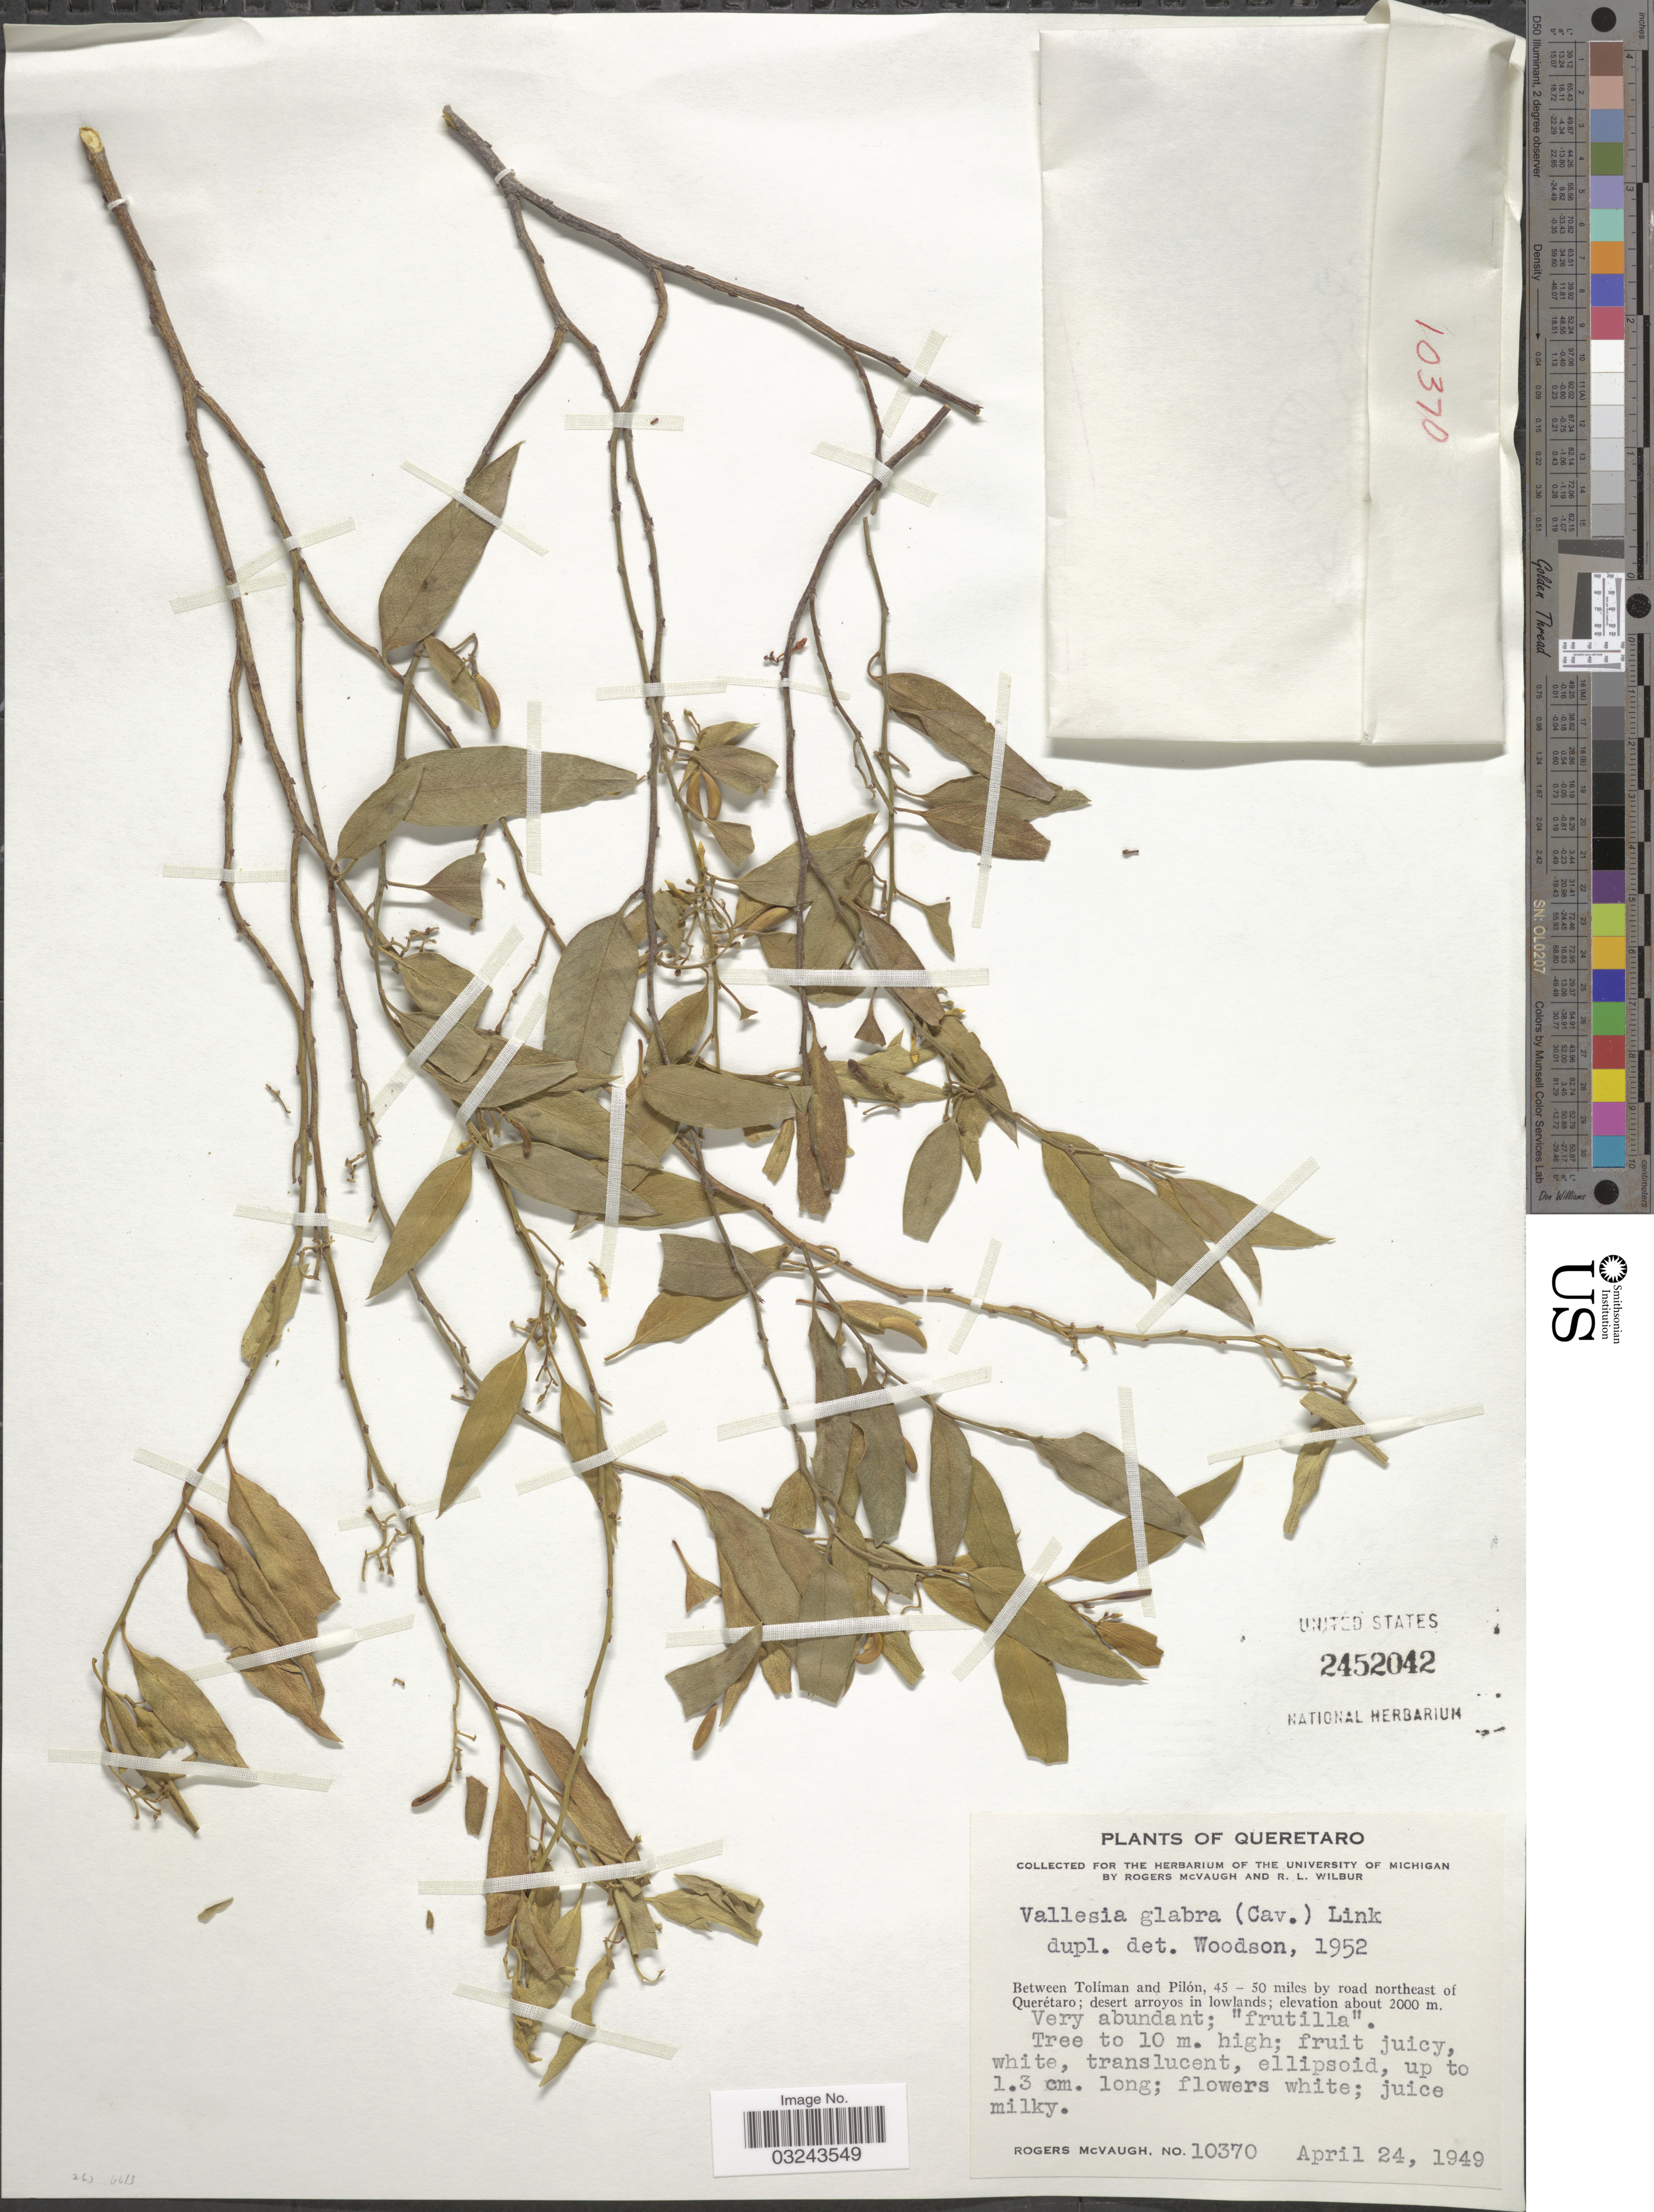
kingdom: Plantae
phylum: Tracheophyta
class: Magnoliopsida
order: Gentianales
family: Apocynaceae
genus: Vallesia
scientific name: Vallesia glabra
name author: (Cav.) Link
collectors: R. McVaugh & R. L. Wilbur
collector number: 10370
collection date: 1949-04-24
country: Mexico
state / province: Querétaro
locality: Between Tolíman and Pilón, 45 - 50 miles by road northeast of Querétaro.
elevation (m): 2000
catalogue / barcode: US 2452042